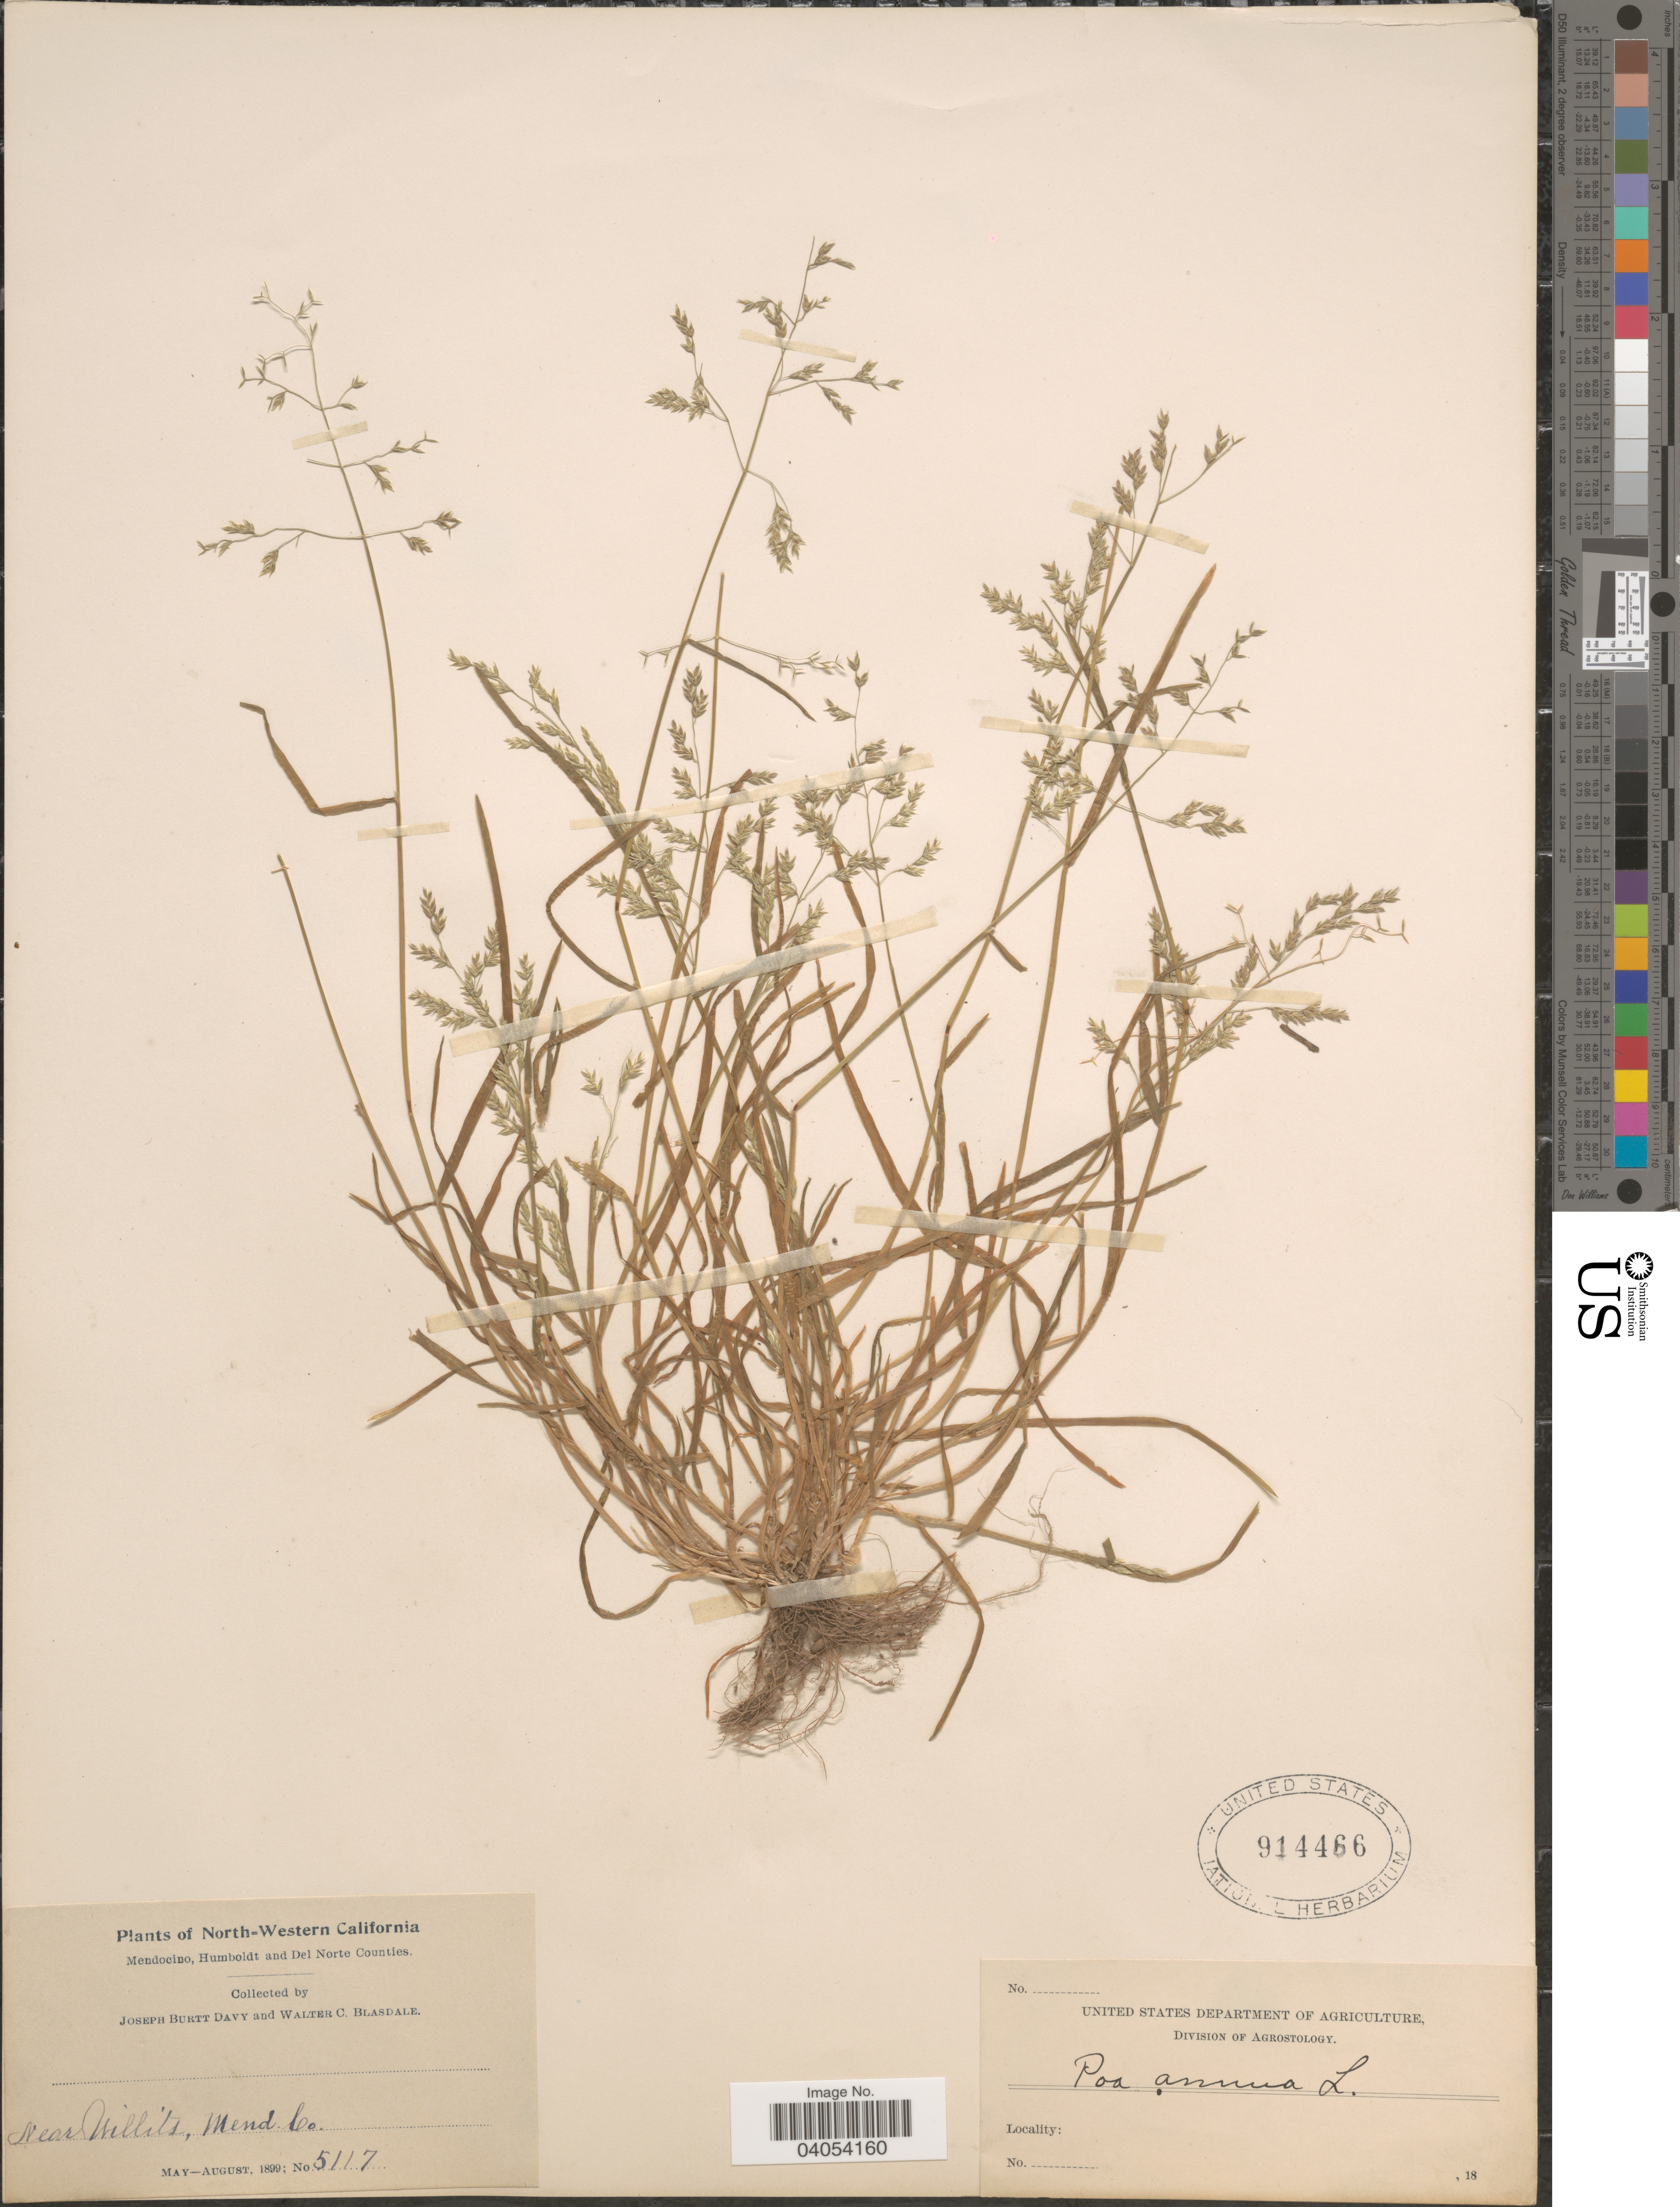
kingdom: Plantae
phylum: Tracheophyta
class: Liliopsida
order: Poales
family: Poaceae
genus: Poa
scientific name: Poa annua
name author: L.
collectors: J. Burtt Davy & W. Blasdale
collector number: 5117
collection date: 1899-05/1899-08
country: United States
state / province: California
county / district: Mendocino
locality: North-Western California. Near Willits, Mendocino Co.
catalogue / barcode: US 914466